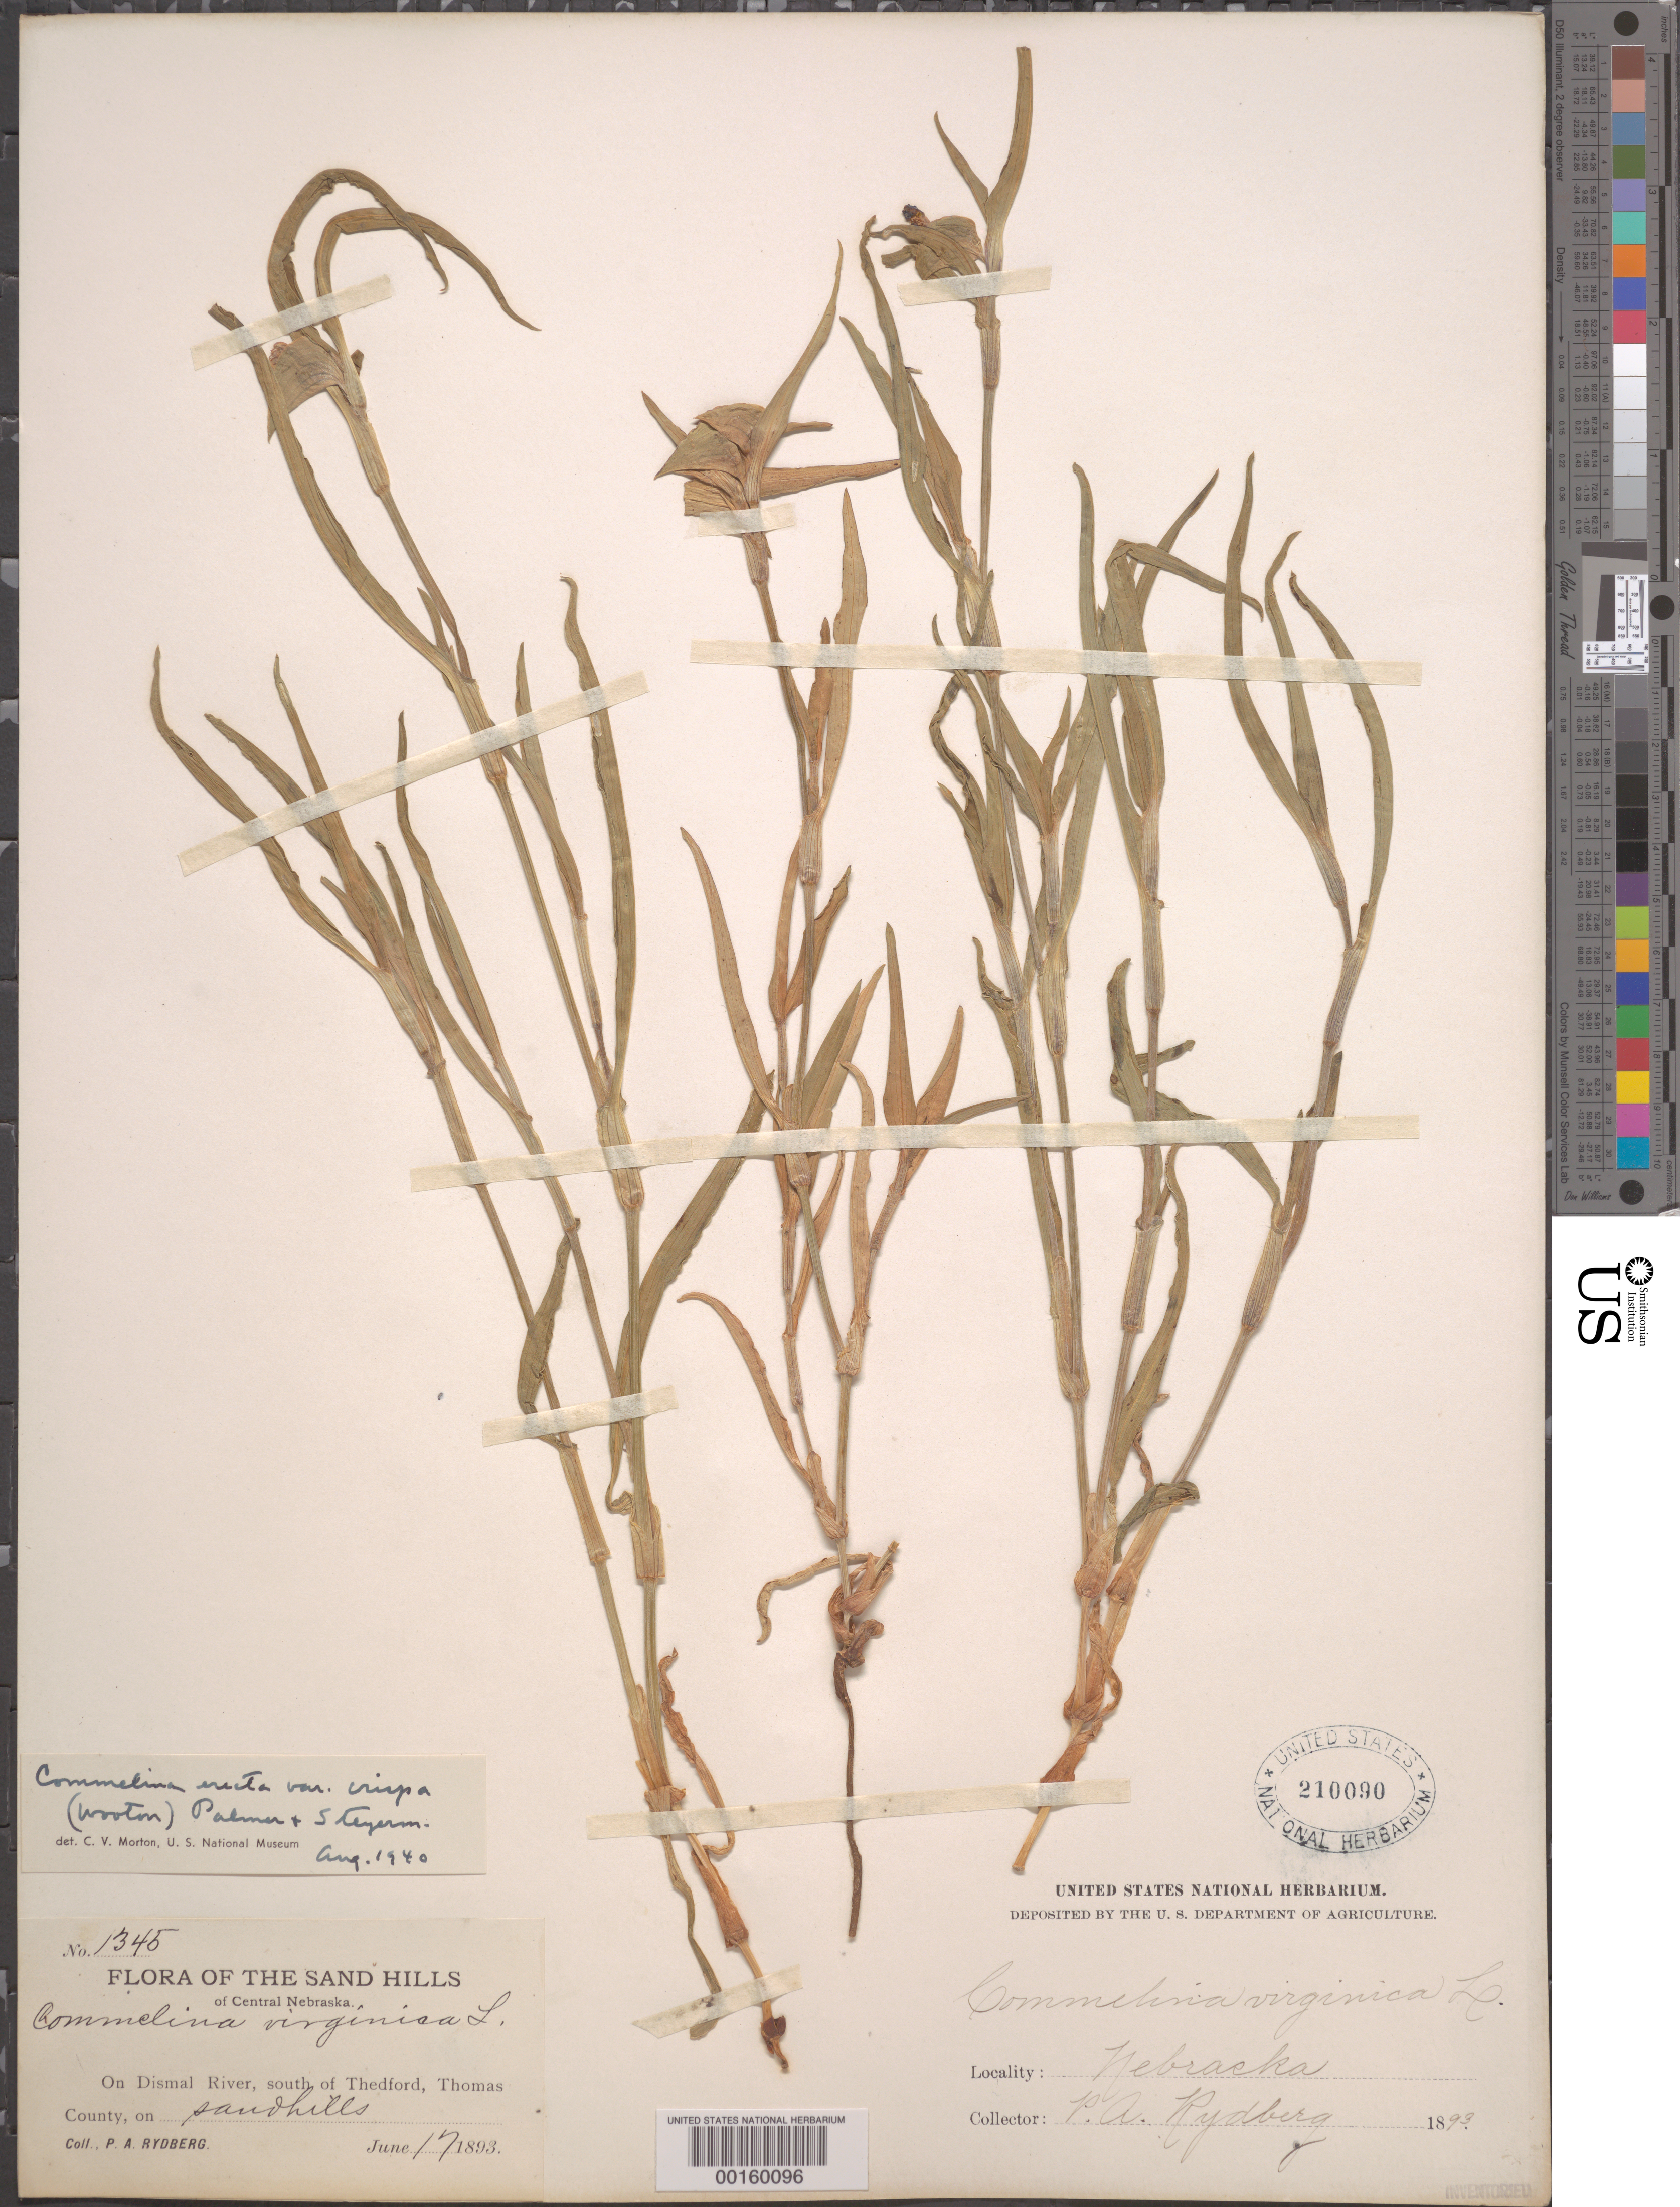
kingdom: Plantae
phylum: Tracheophyta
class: Liliopsida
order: Commelinales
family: Commelinaceae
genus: Commelina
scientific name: Commelina erecta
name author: L.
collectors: P. A. Rydberg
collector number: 1345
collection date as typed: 17 Jun 1893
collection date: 1893-06-17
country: United States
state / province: Nebraska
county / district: Thomas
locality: On dismal river, s of thedford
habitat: Sandhills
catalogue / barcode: US 210090